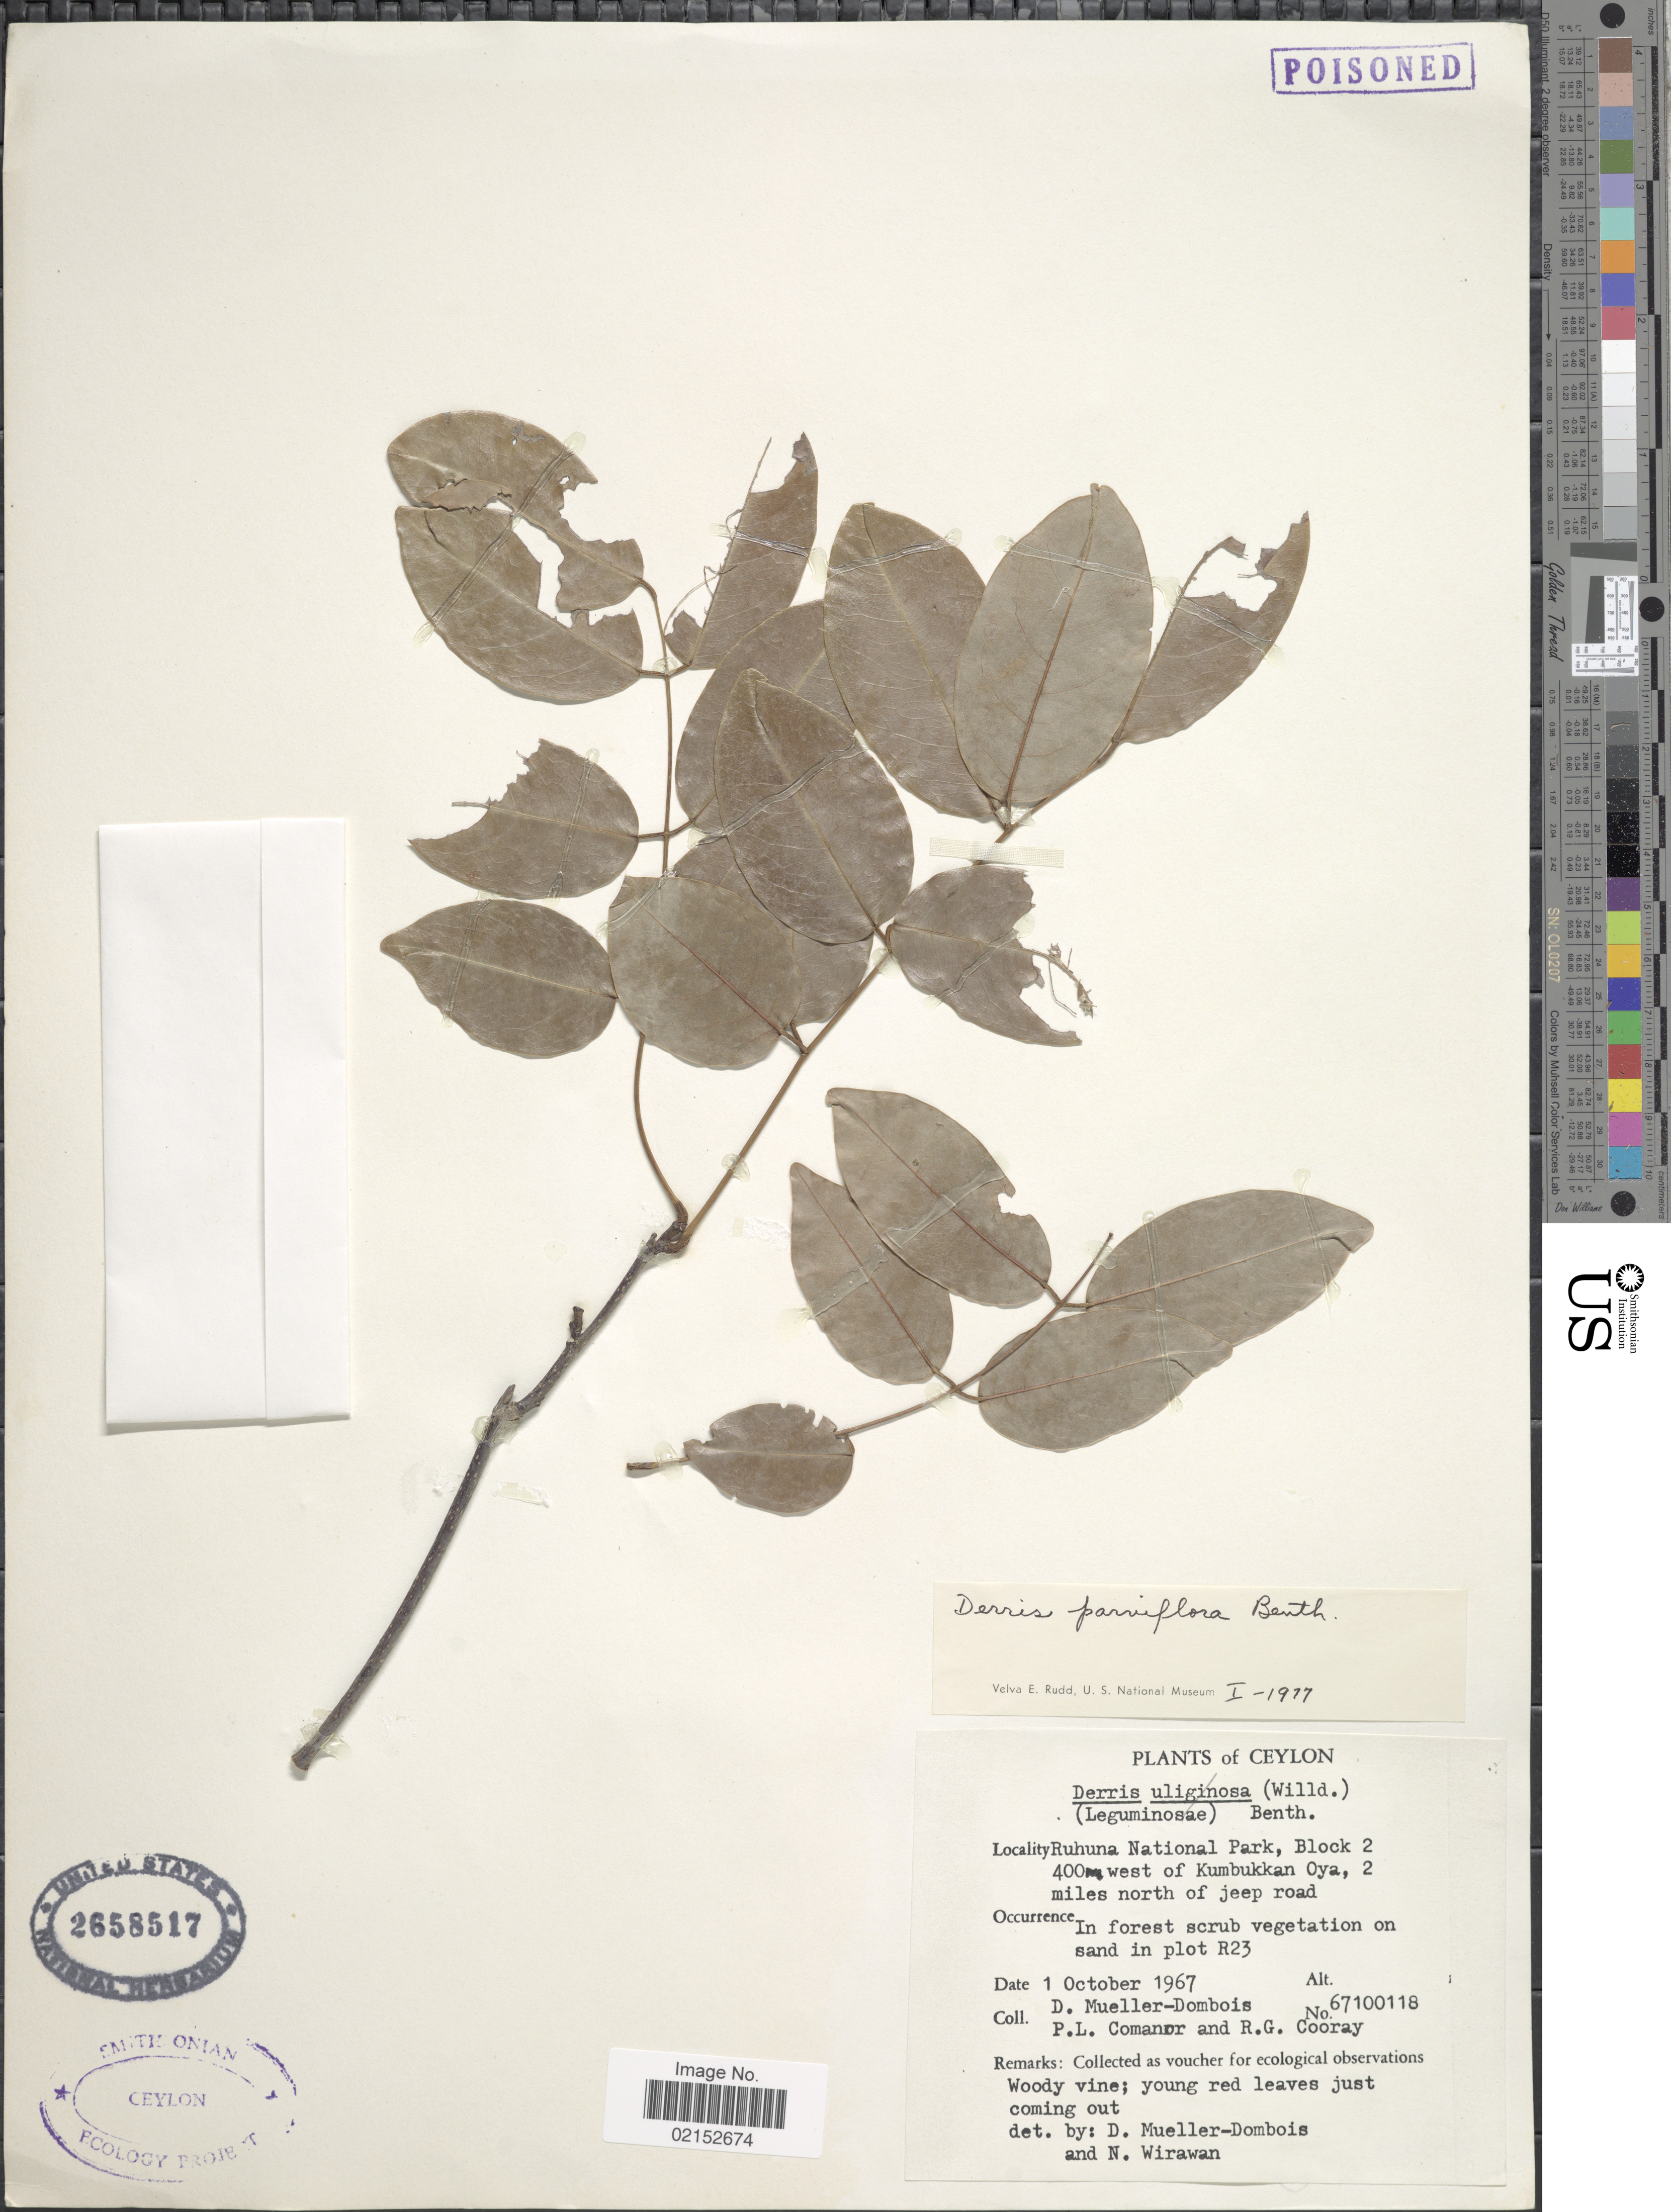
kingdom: Plantae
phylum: Tracheophyta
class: Magnoliopsida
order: Fabales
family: Fabaceae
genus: Derris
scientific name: Derris parviflora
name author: Benth.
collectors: D. Mueller-Dombois, P. Comanor & R. Cooray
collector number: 67100118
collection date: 1967-10-01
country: Sri Lanka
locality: Ceylon. Ruhuna National Park, Block 2 400 west of Kumbukkan Oya, 2 miles north of jeep road. In plot R23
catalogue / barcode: US 2658517